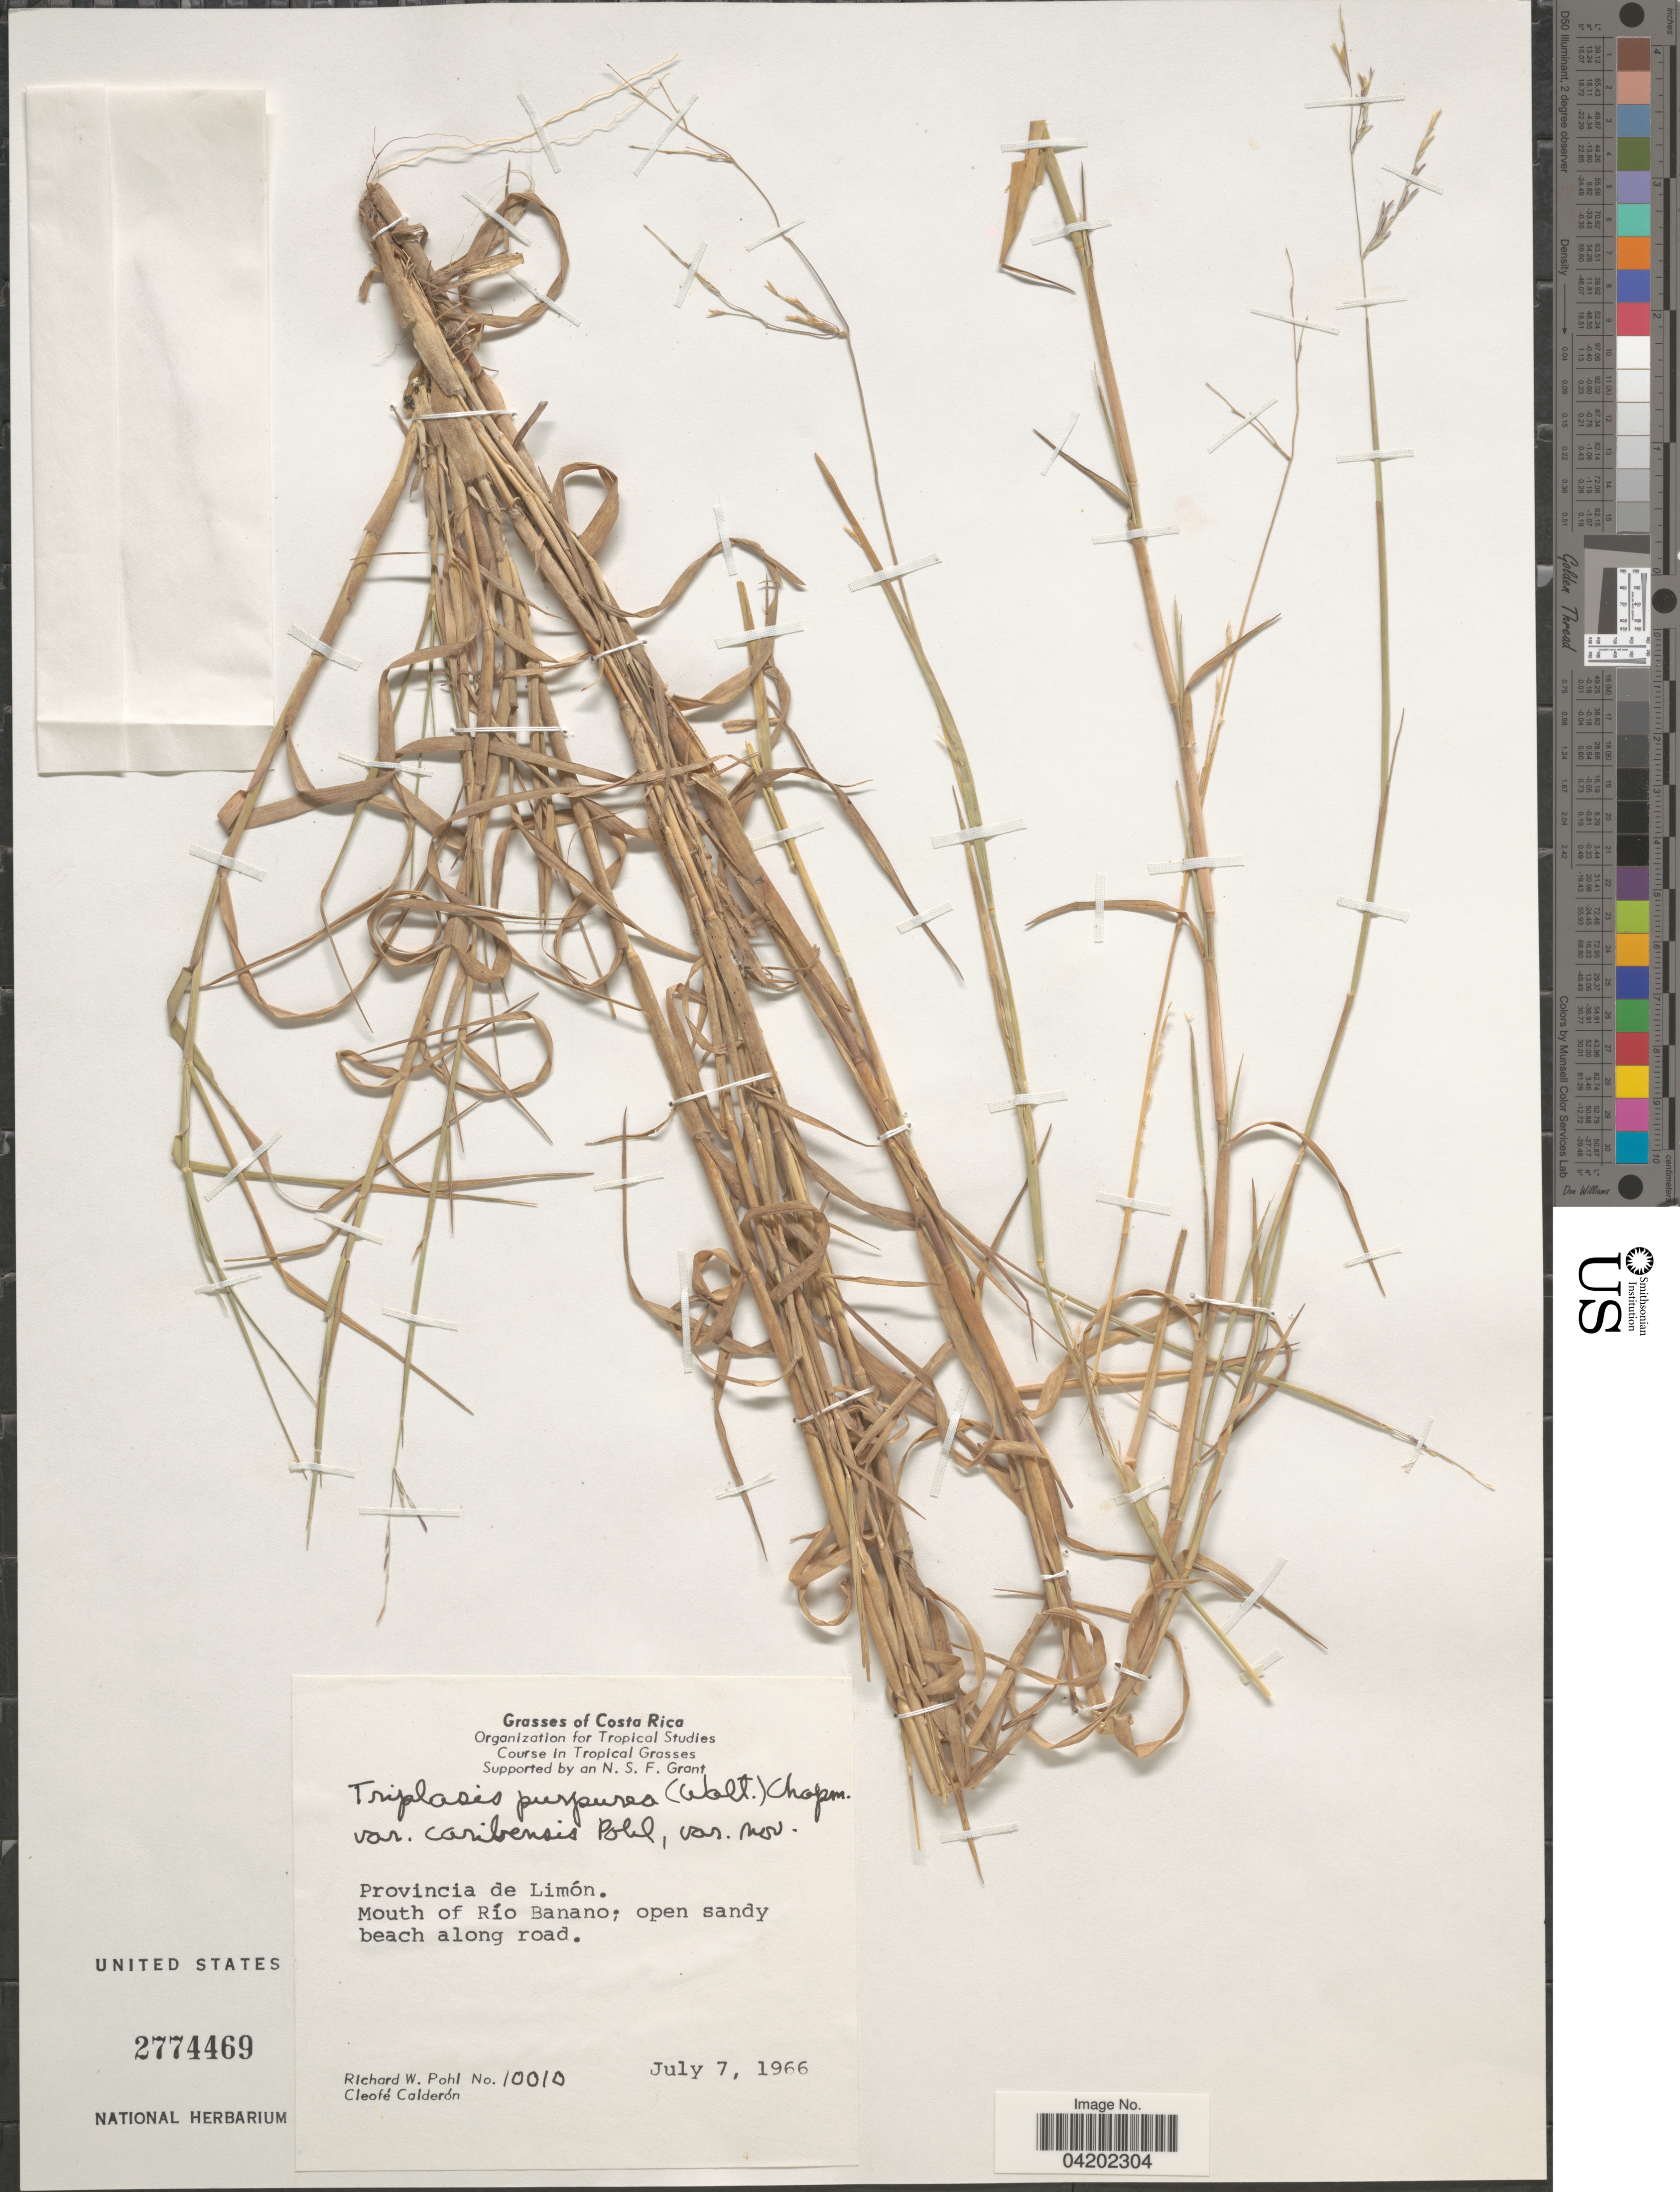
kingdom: Plantae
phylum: Tracheophyta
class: Liliopsida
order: Poales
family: Poaceae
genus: Triplasis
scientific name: Triplasis purpurea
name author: (Walter) Chapm.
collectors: R. W. Pohl & C. E. Calderón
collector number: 10010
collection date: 1966-07-07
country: Costa Rica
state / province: Limón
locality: Mouth of Río Banano; open sandy beach along road.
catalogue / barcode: US 2774469